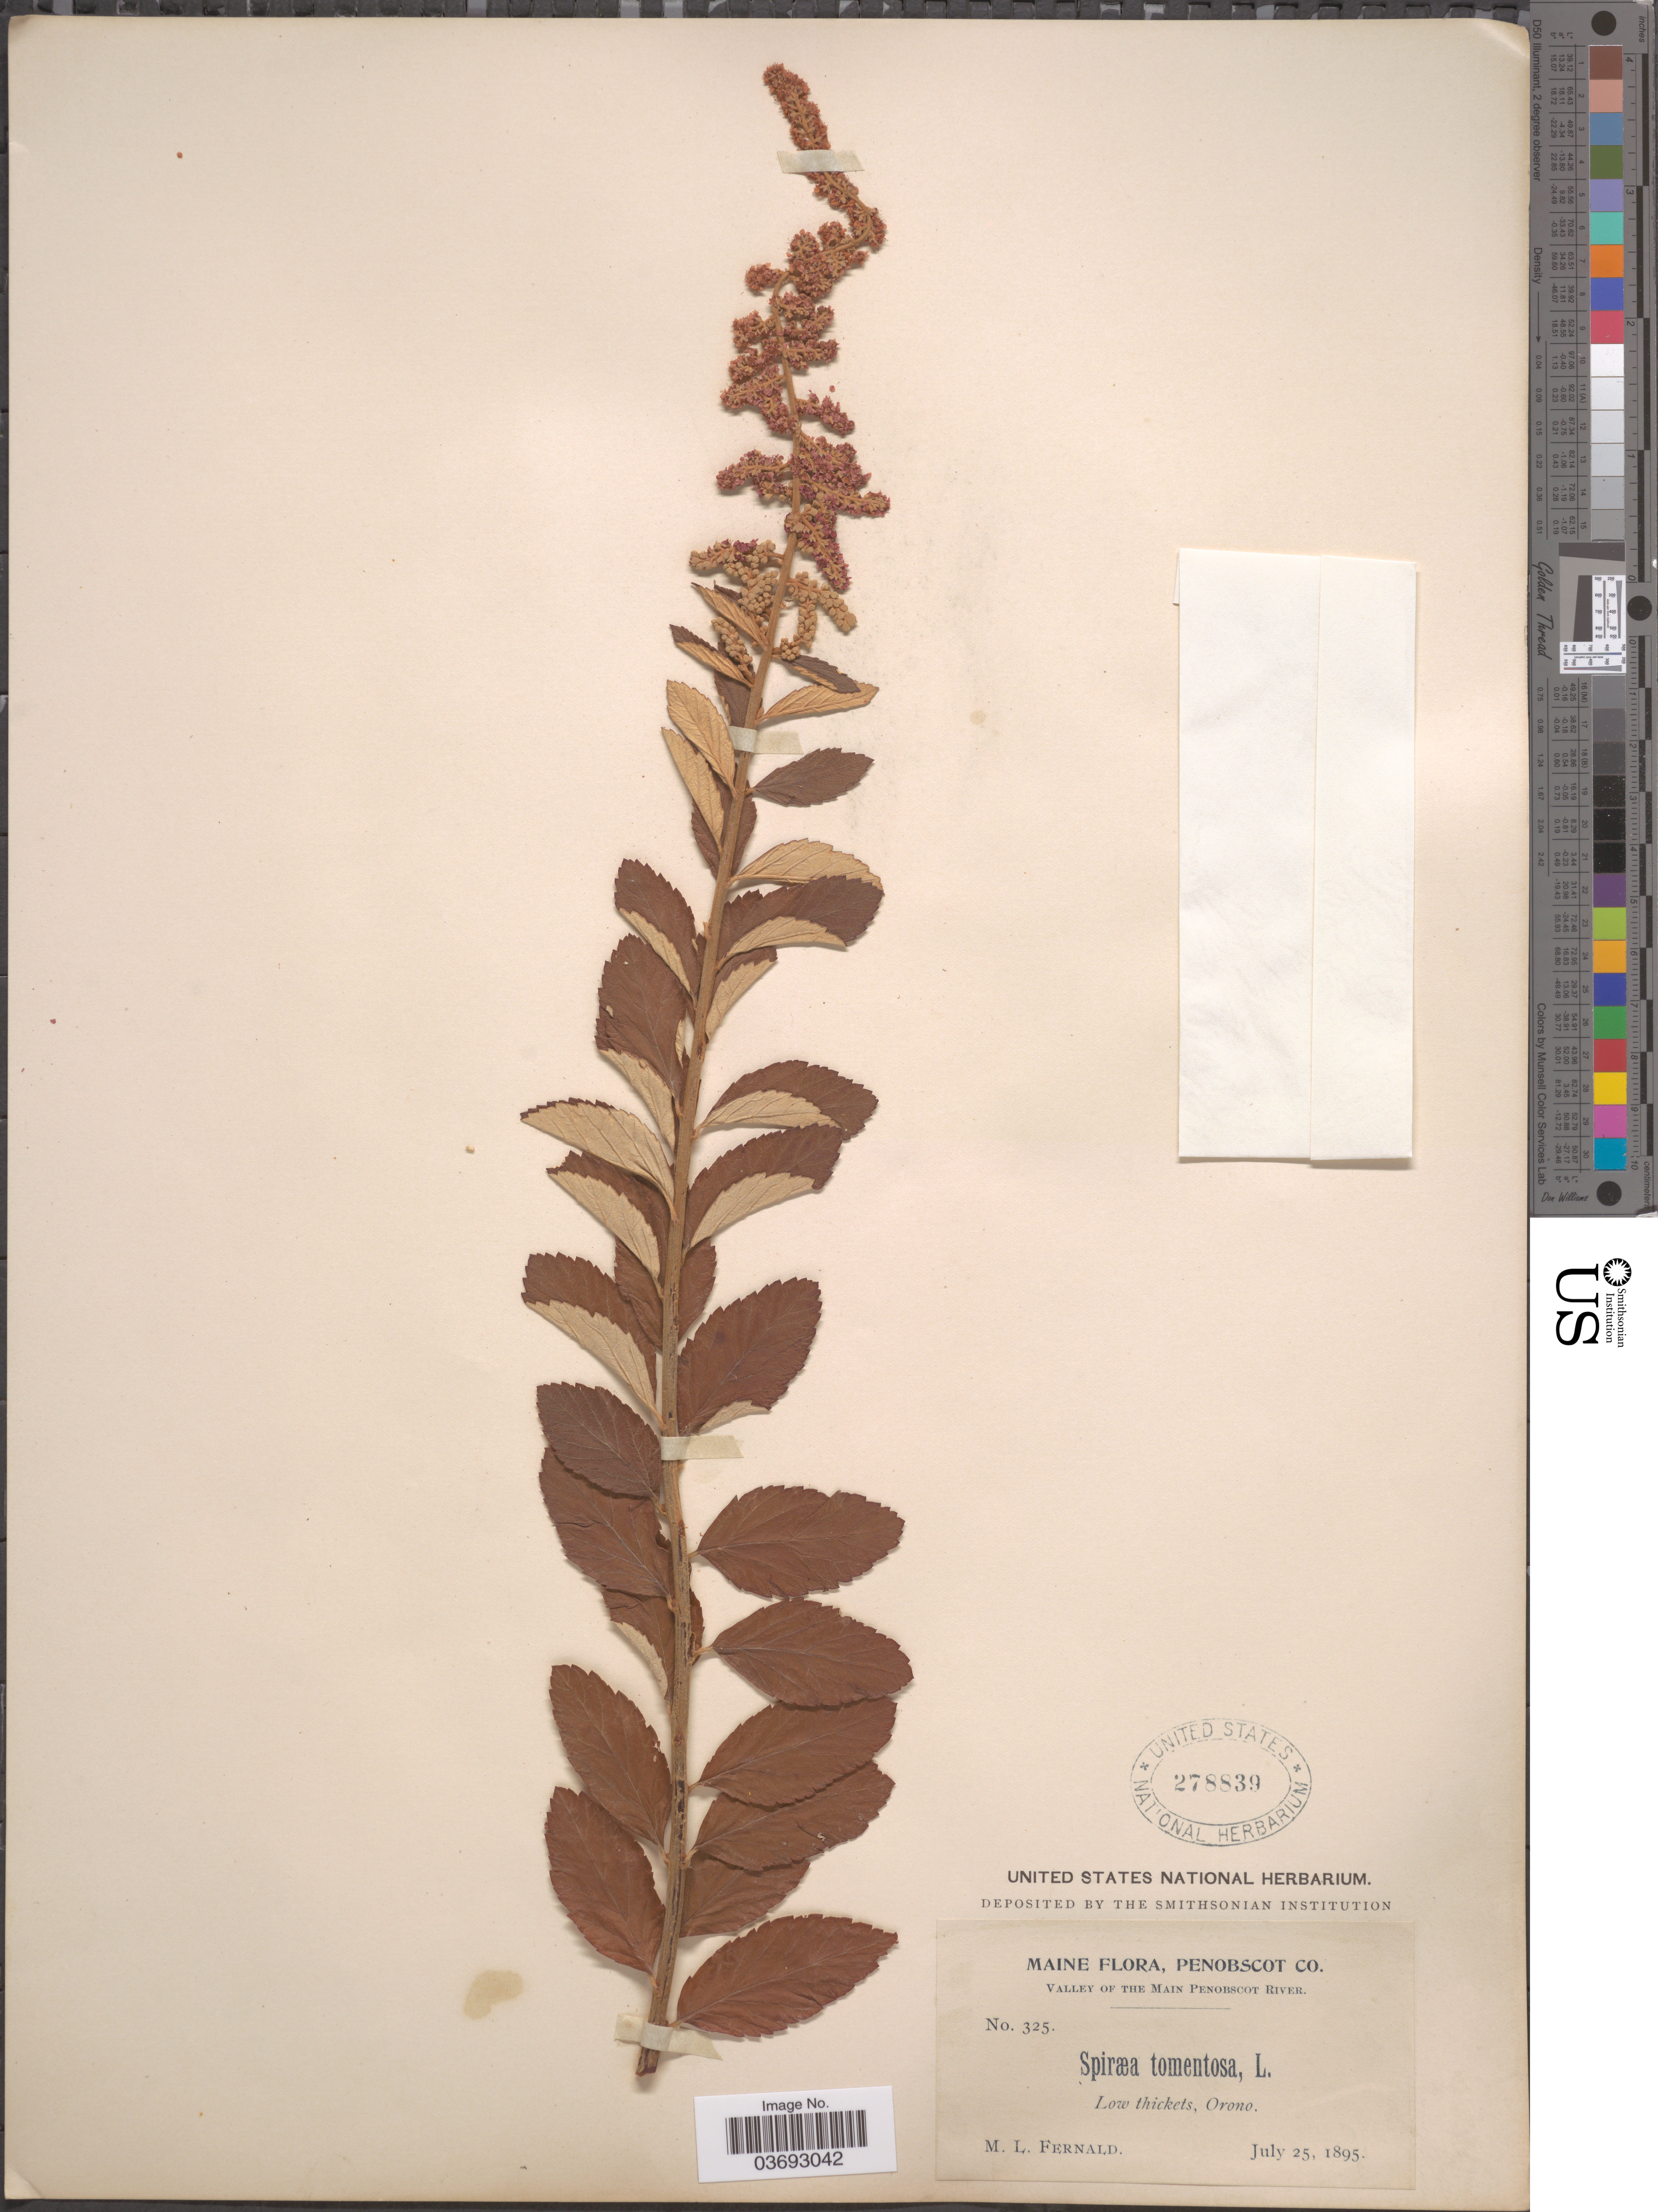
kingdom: Plantae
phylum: Tracheophyta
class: Magnoliopsida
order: Rosales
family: Rosaceae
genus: Spiraea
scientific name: Spiraea tomentosa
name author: L.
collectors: M. L. Fernald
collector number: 325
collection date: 1895-07-25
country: United States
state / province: Maine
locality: Penobscot Co. Valley of the Main Penobscot River. Low thickets, Orono.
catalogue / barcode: US 278839